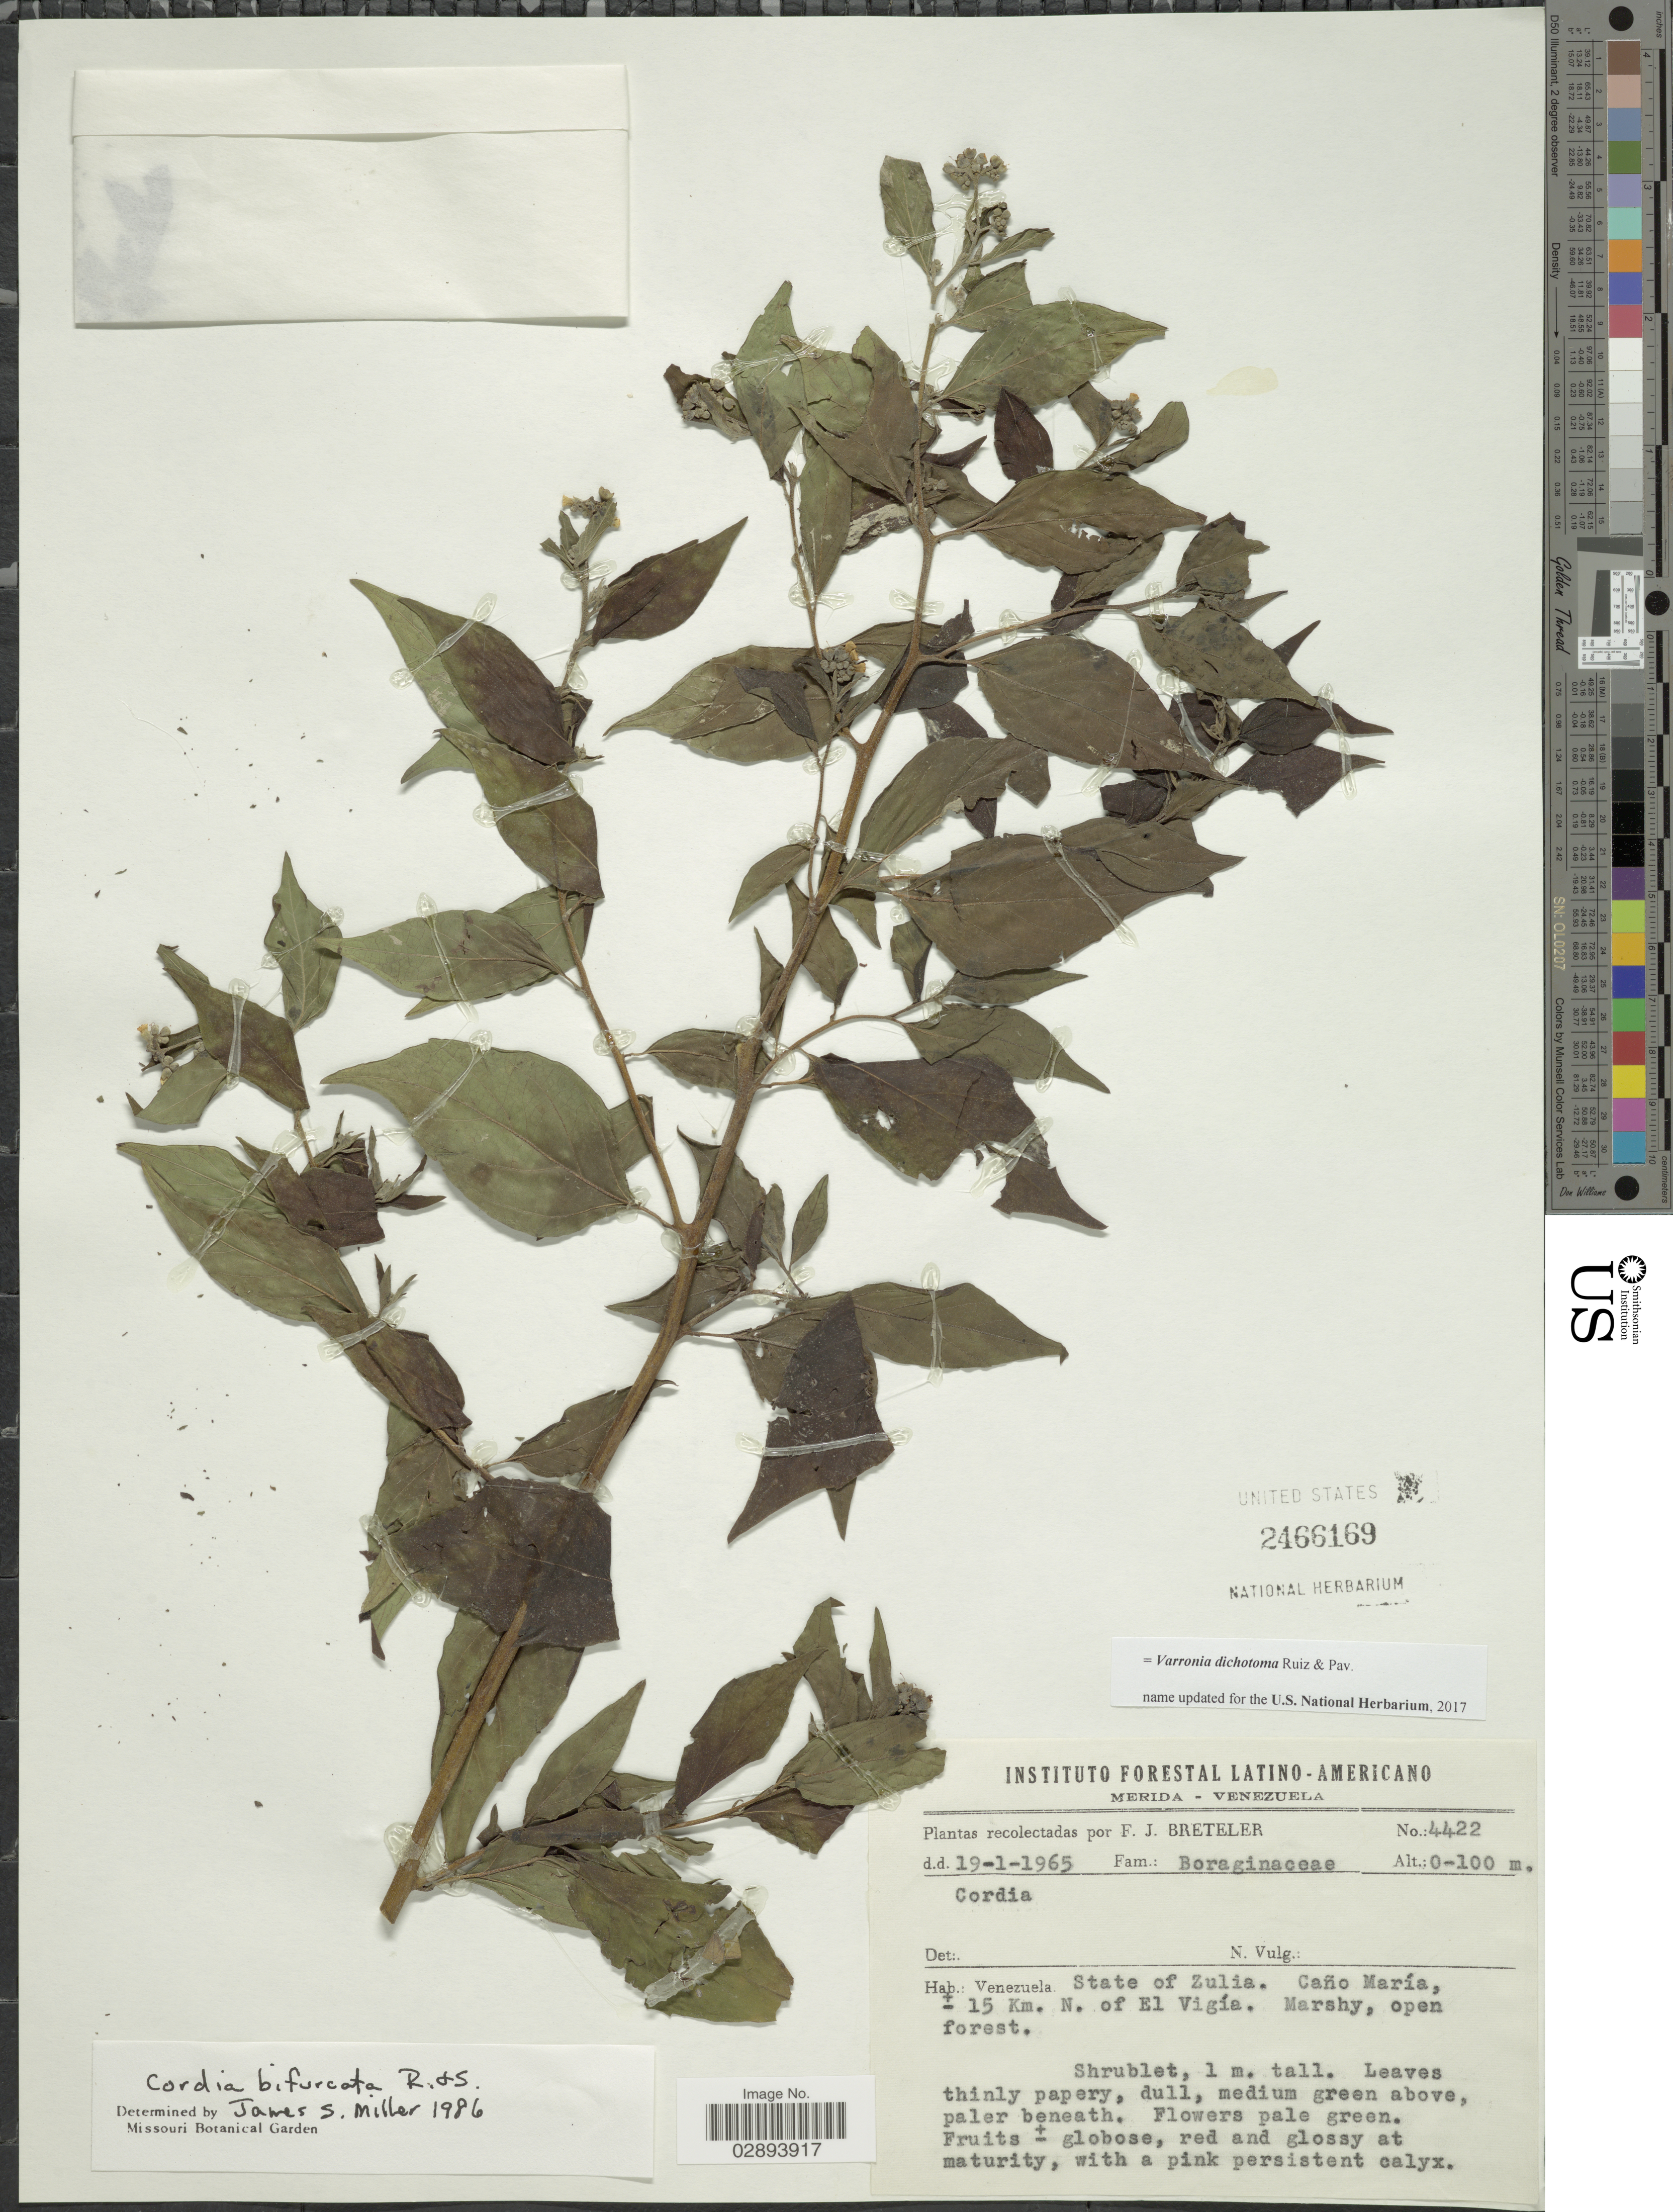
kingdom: Plantae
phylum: Tracheophyta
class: Magnoliopsida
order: Boraginales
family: Cordiaceae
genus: Varronia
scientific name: Varronia dichotoma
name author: Ruiz & Pav.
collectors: F. J. Breteler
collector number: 4422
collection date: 1965-01-19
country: Venezuela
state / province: Zulia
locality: Caño María, ±15 Km. N. of El Vigía.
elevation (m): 0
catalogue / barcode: US 2466169